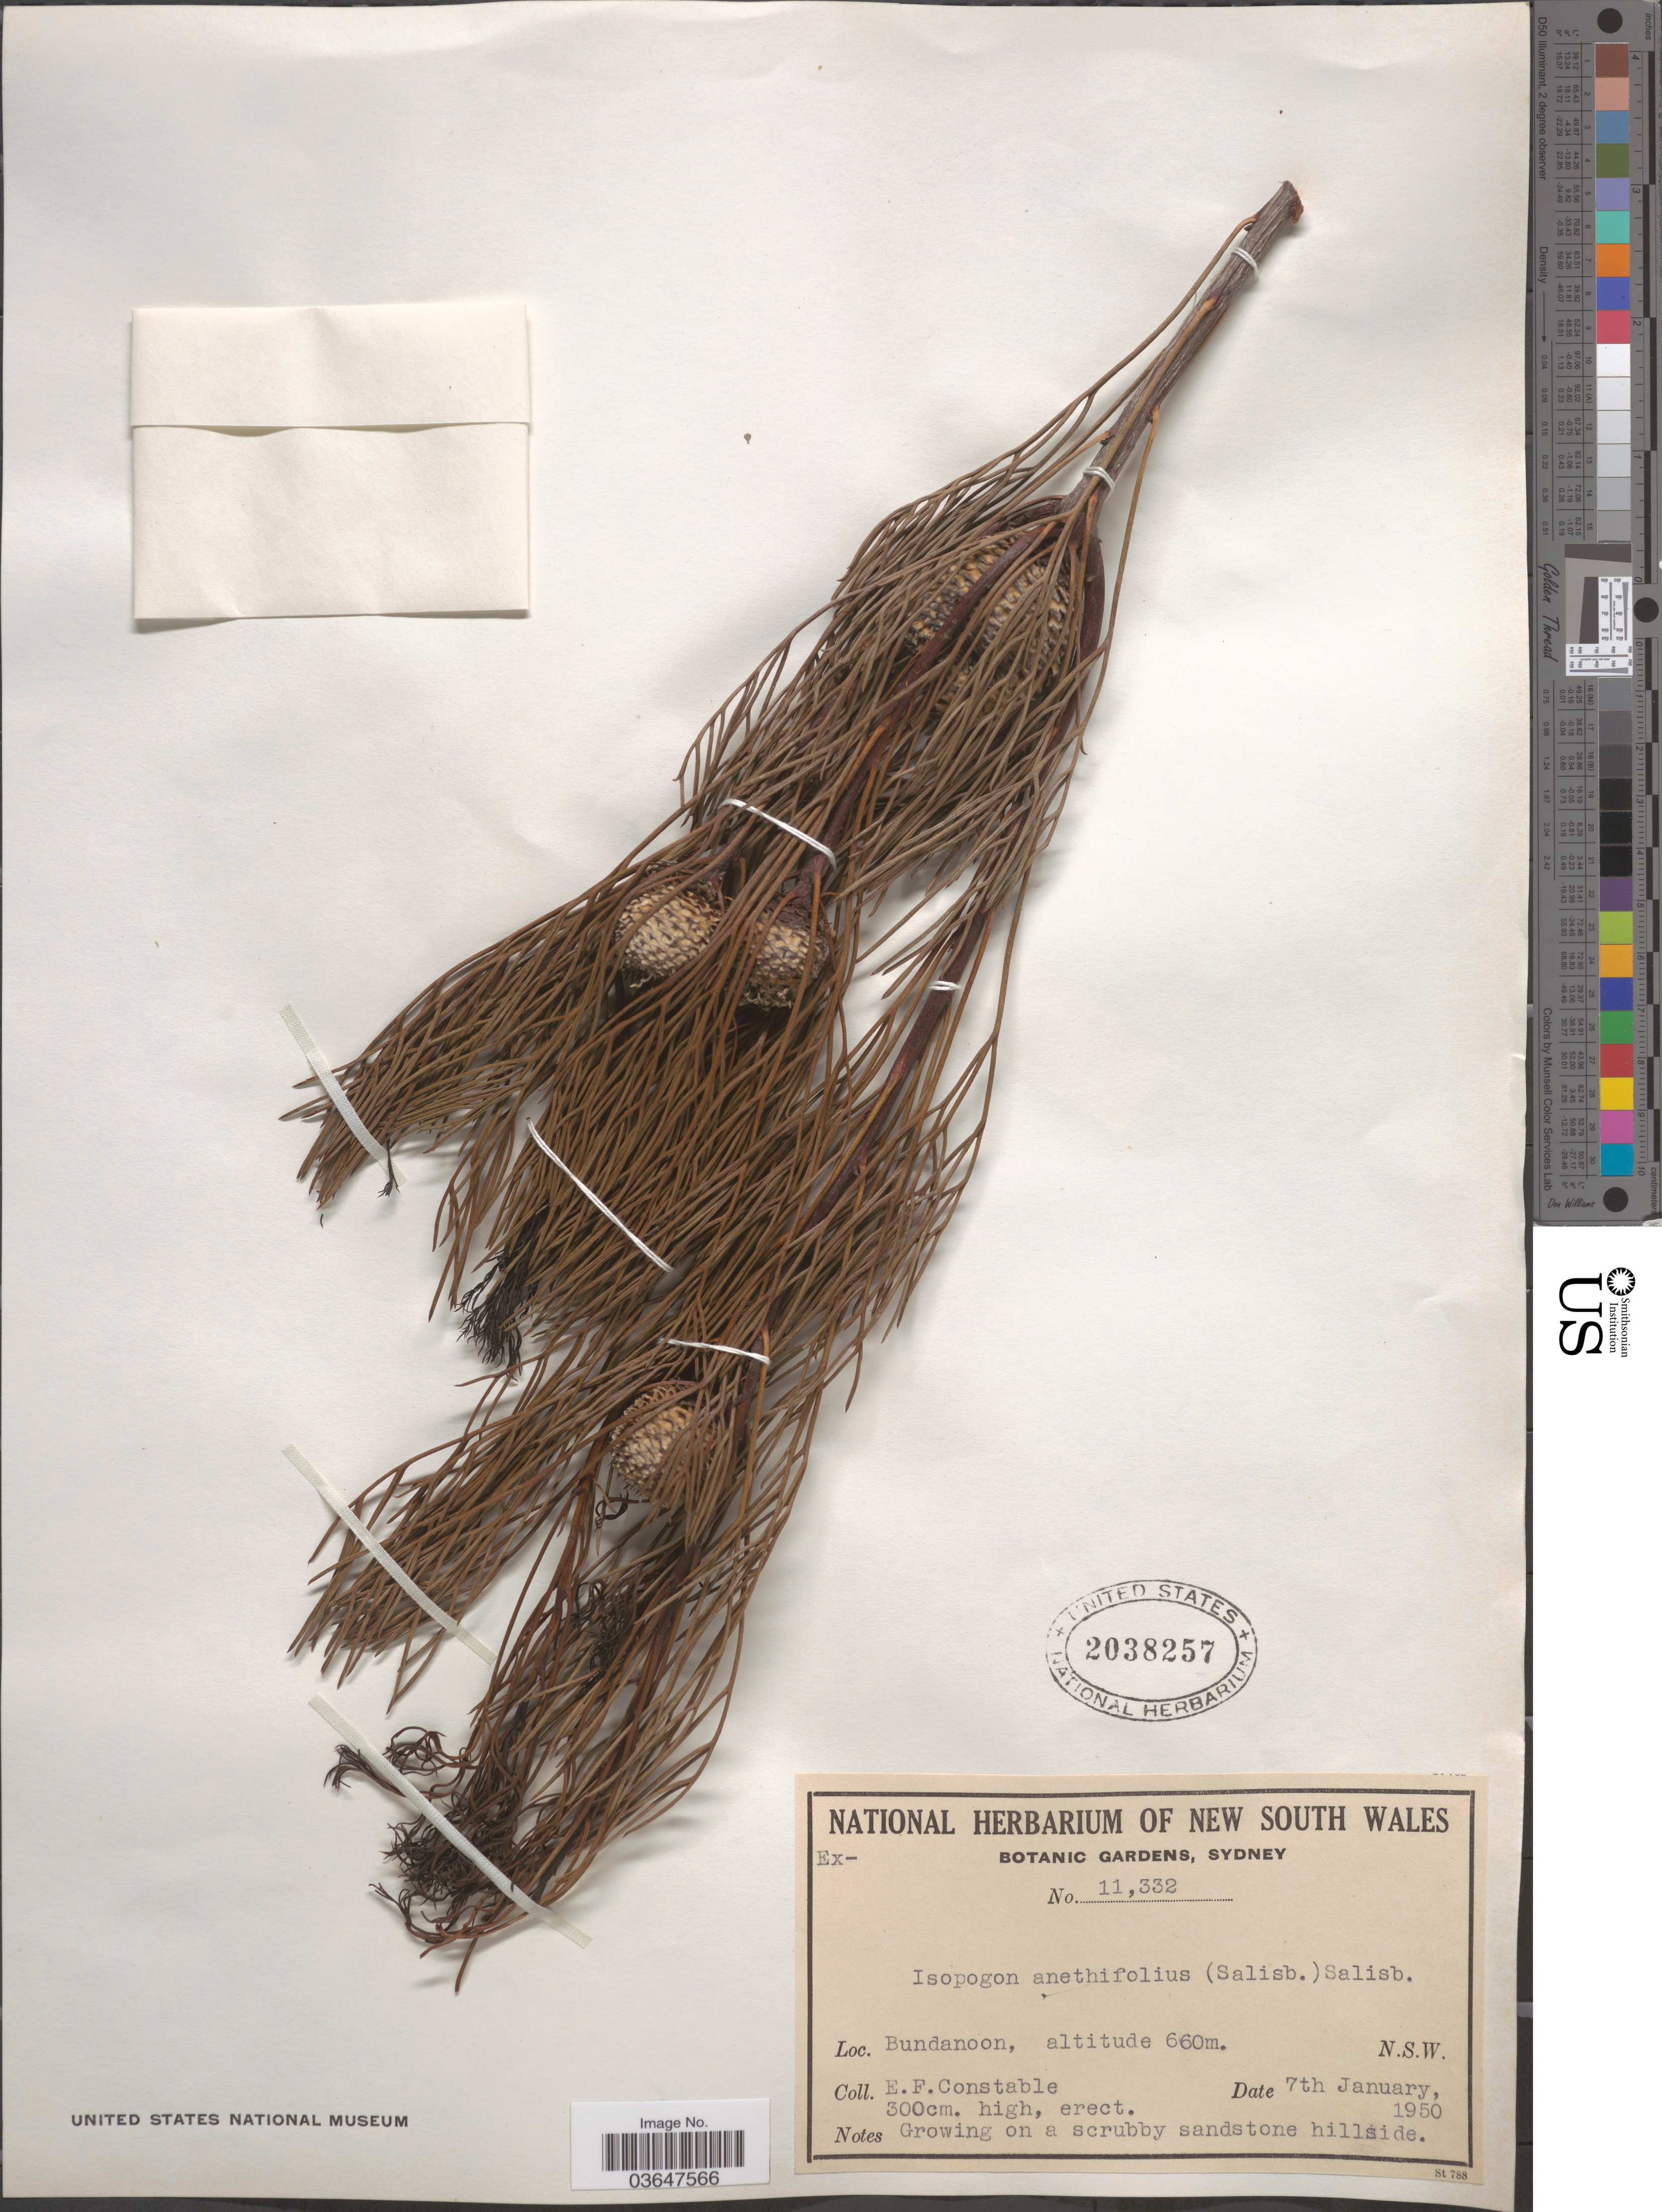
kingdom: Plantae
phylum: Tracheophyta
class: Magnoliopsida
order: Proteales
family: Proteaceae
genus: Isopogon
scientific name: Isopogon anethifolius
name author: Knight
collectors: E. F. Constable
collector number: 11332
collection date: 1950-01-07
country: Australia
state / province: New South Wales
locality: Bundanoon, N.S.W.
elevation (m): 660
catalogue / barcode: US 2038257